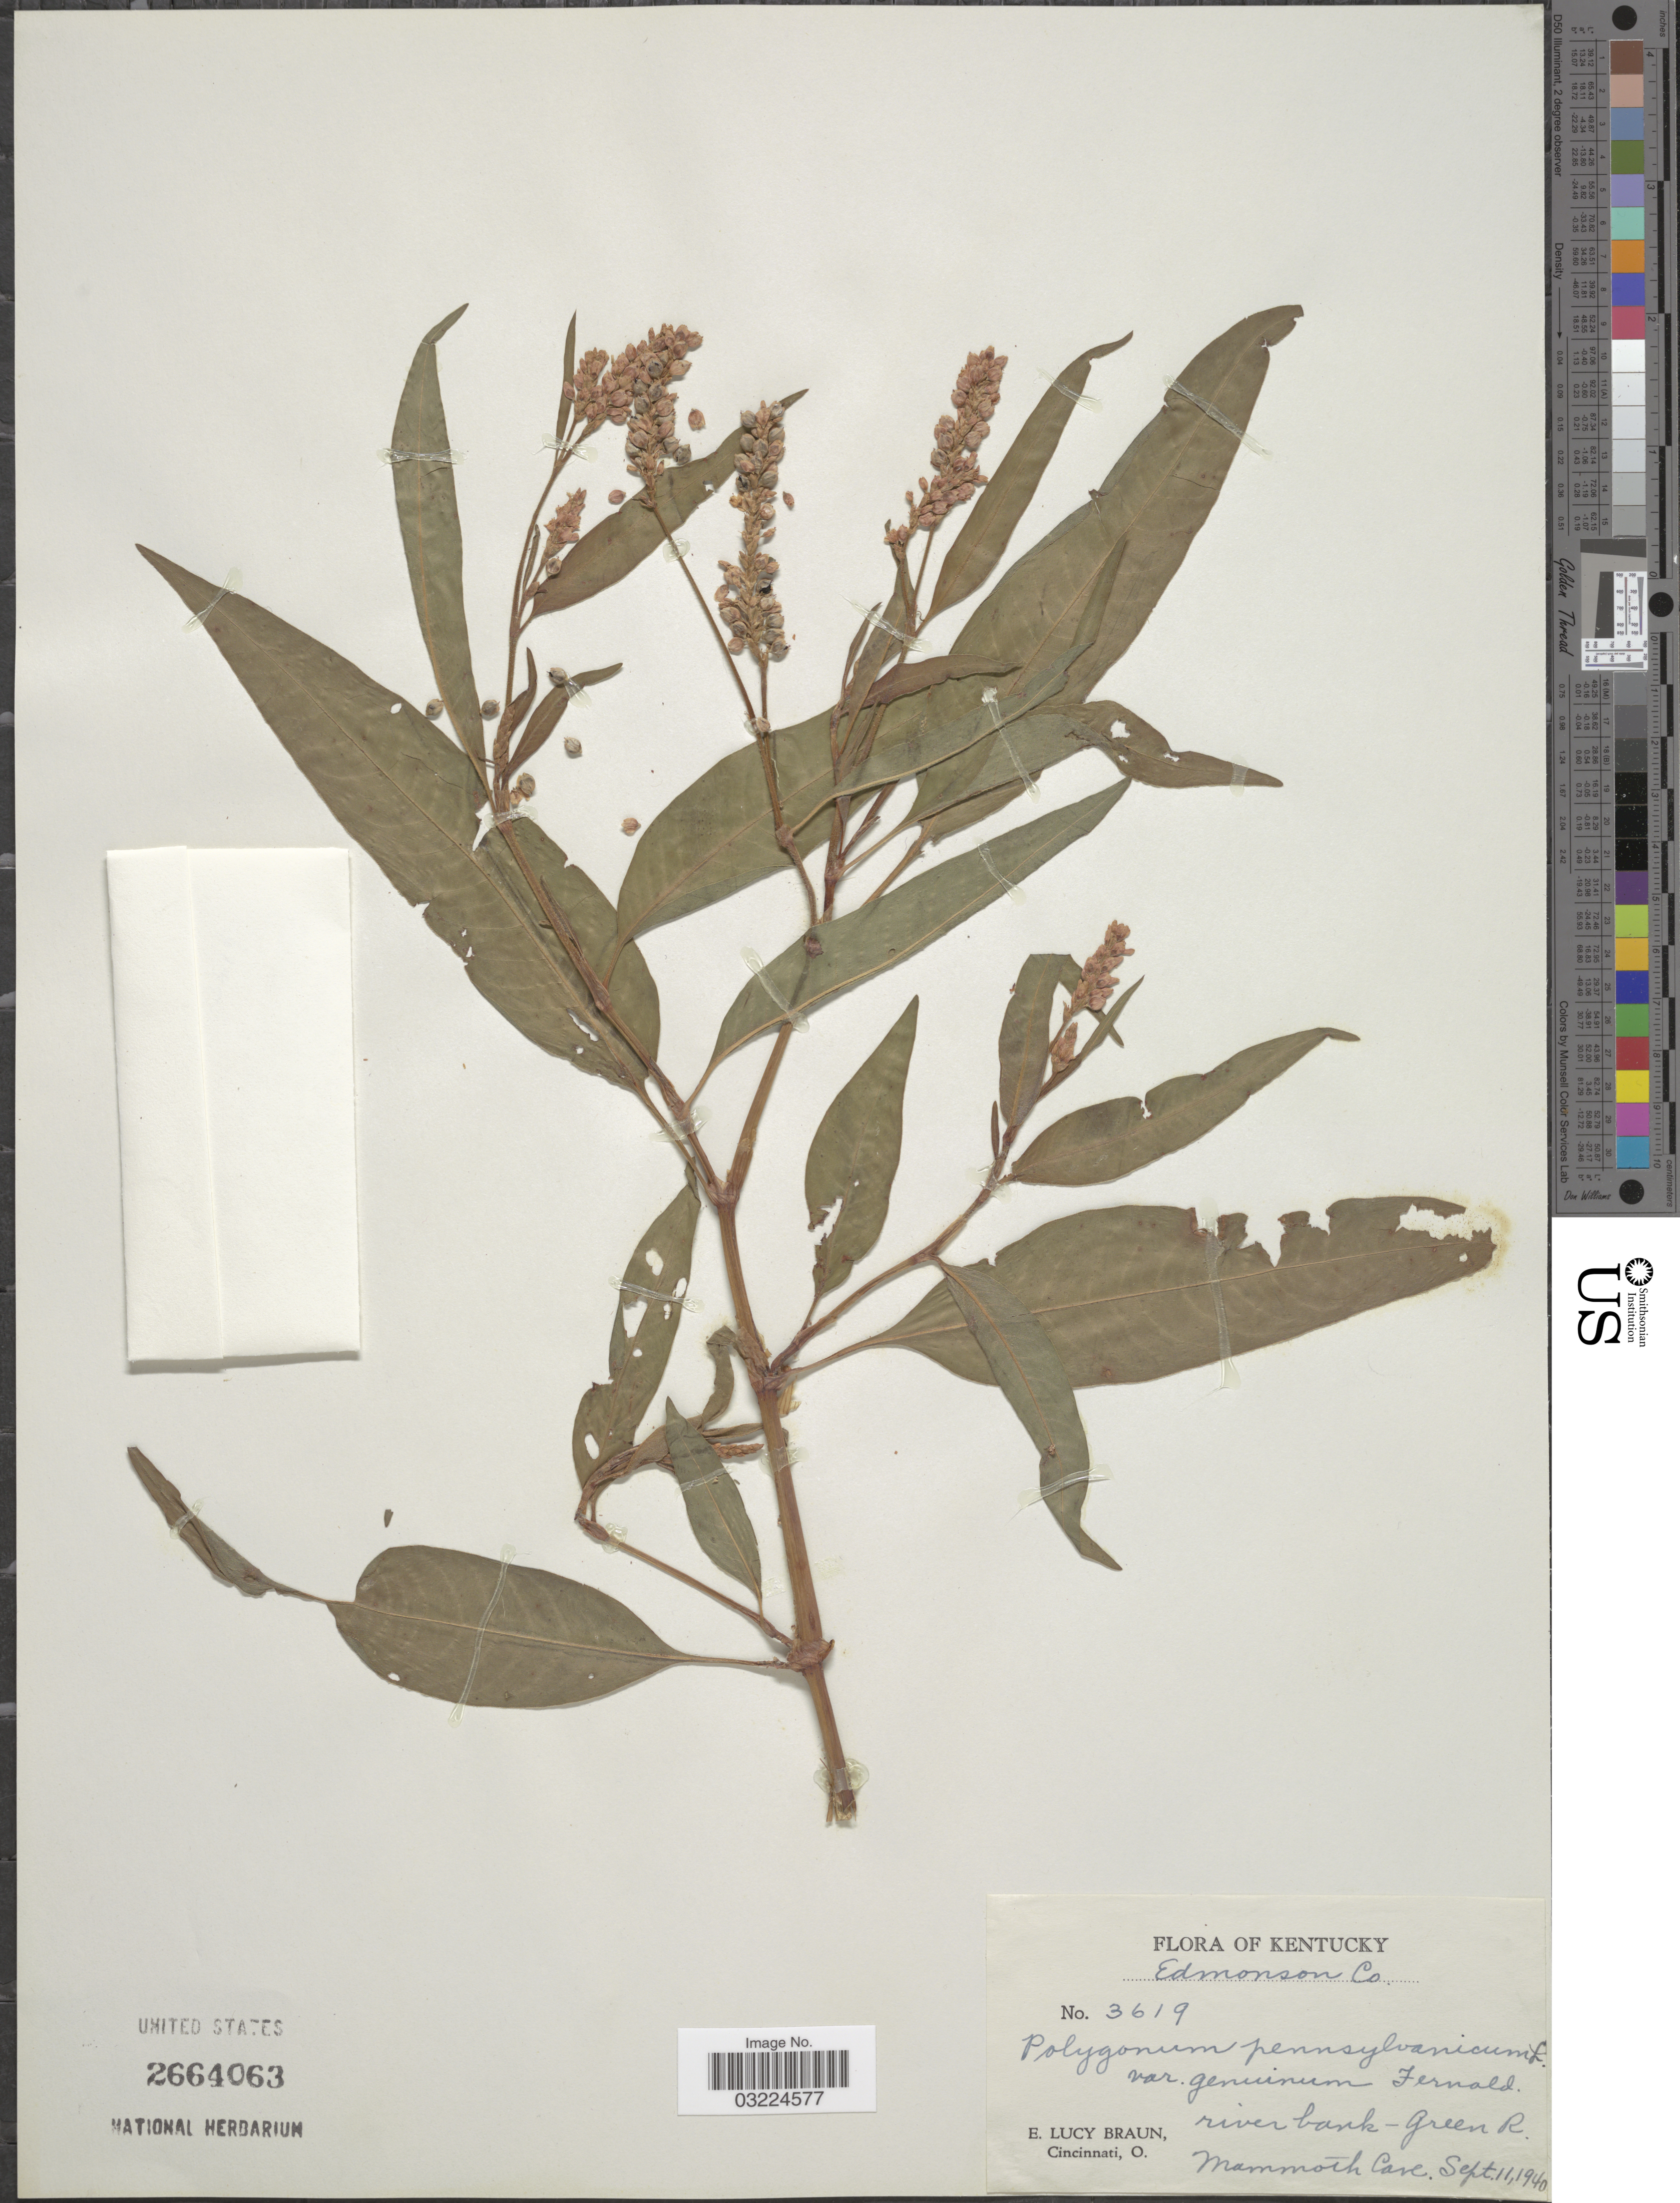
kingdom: Plantae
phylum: Tracheophyta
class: Magnoliopsida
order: Caryophyllales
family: Polygonaceae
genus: Persicaria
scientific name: Persicaria pensylvanica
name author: (L.) M. Gómez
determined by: Atha, D. E.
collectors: E. L. Braun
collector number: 3619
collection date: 1940-09-11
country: United States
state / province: Kentucky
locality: Edmonson Co. River bank - Green R. Mammoth Cave.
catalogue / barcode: US 2664063